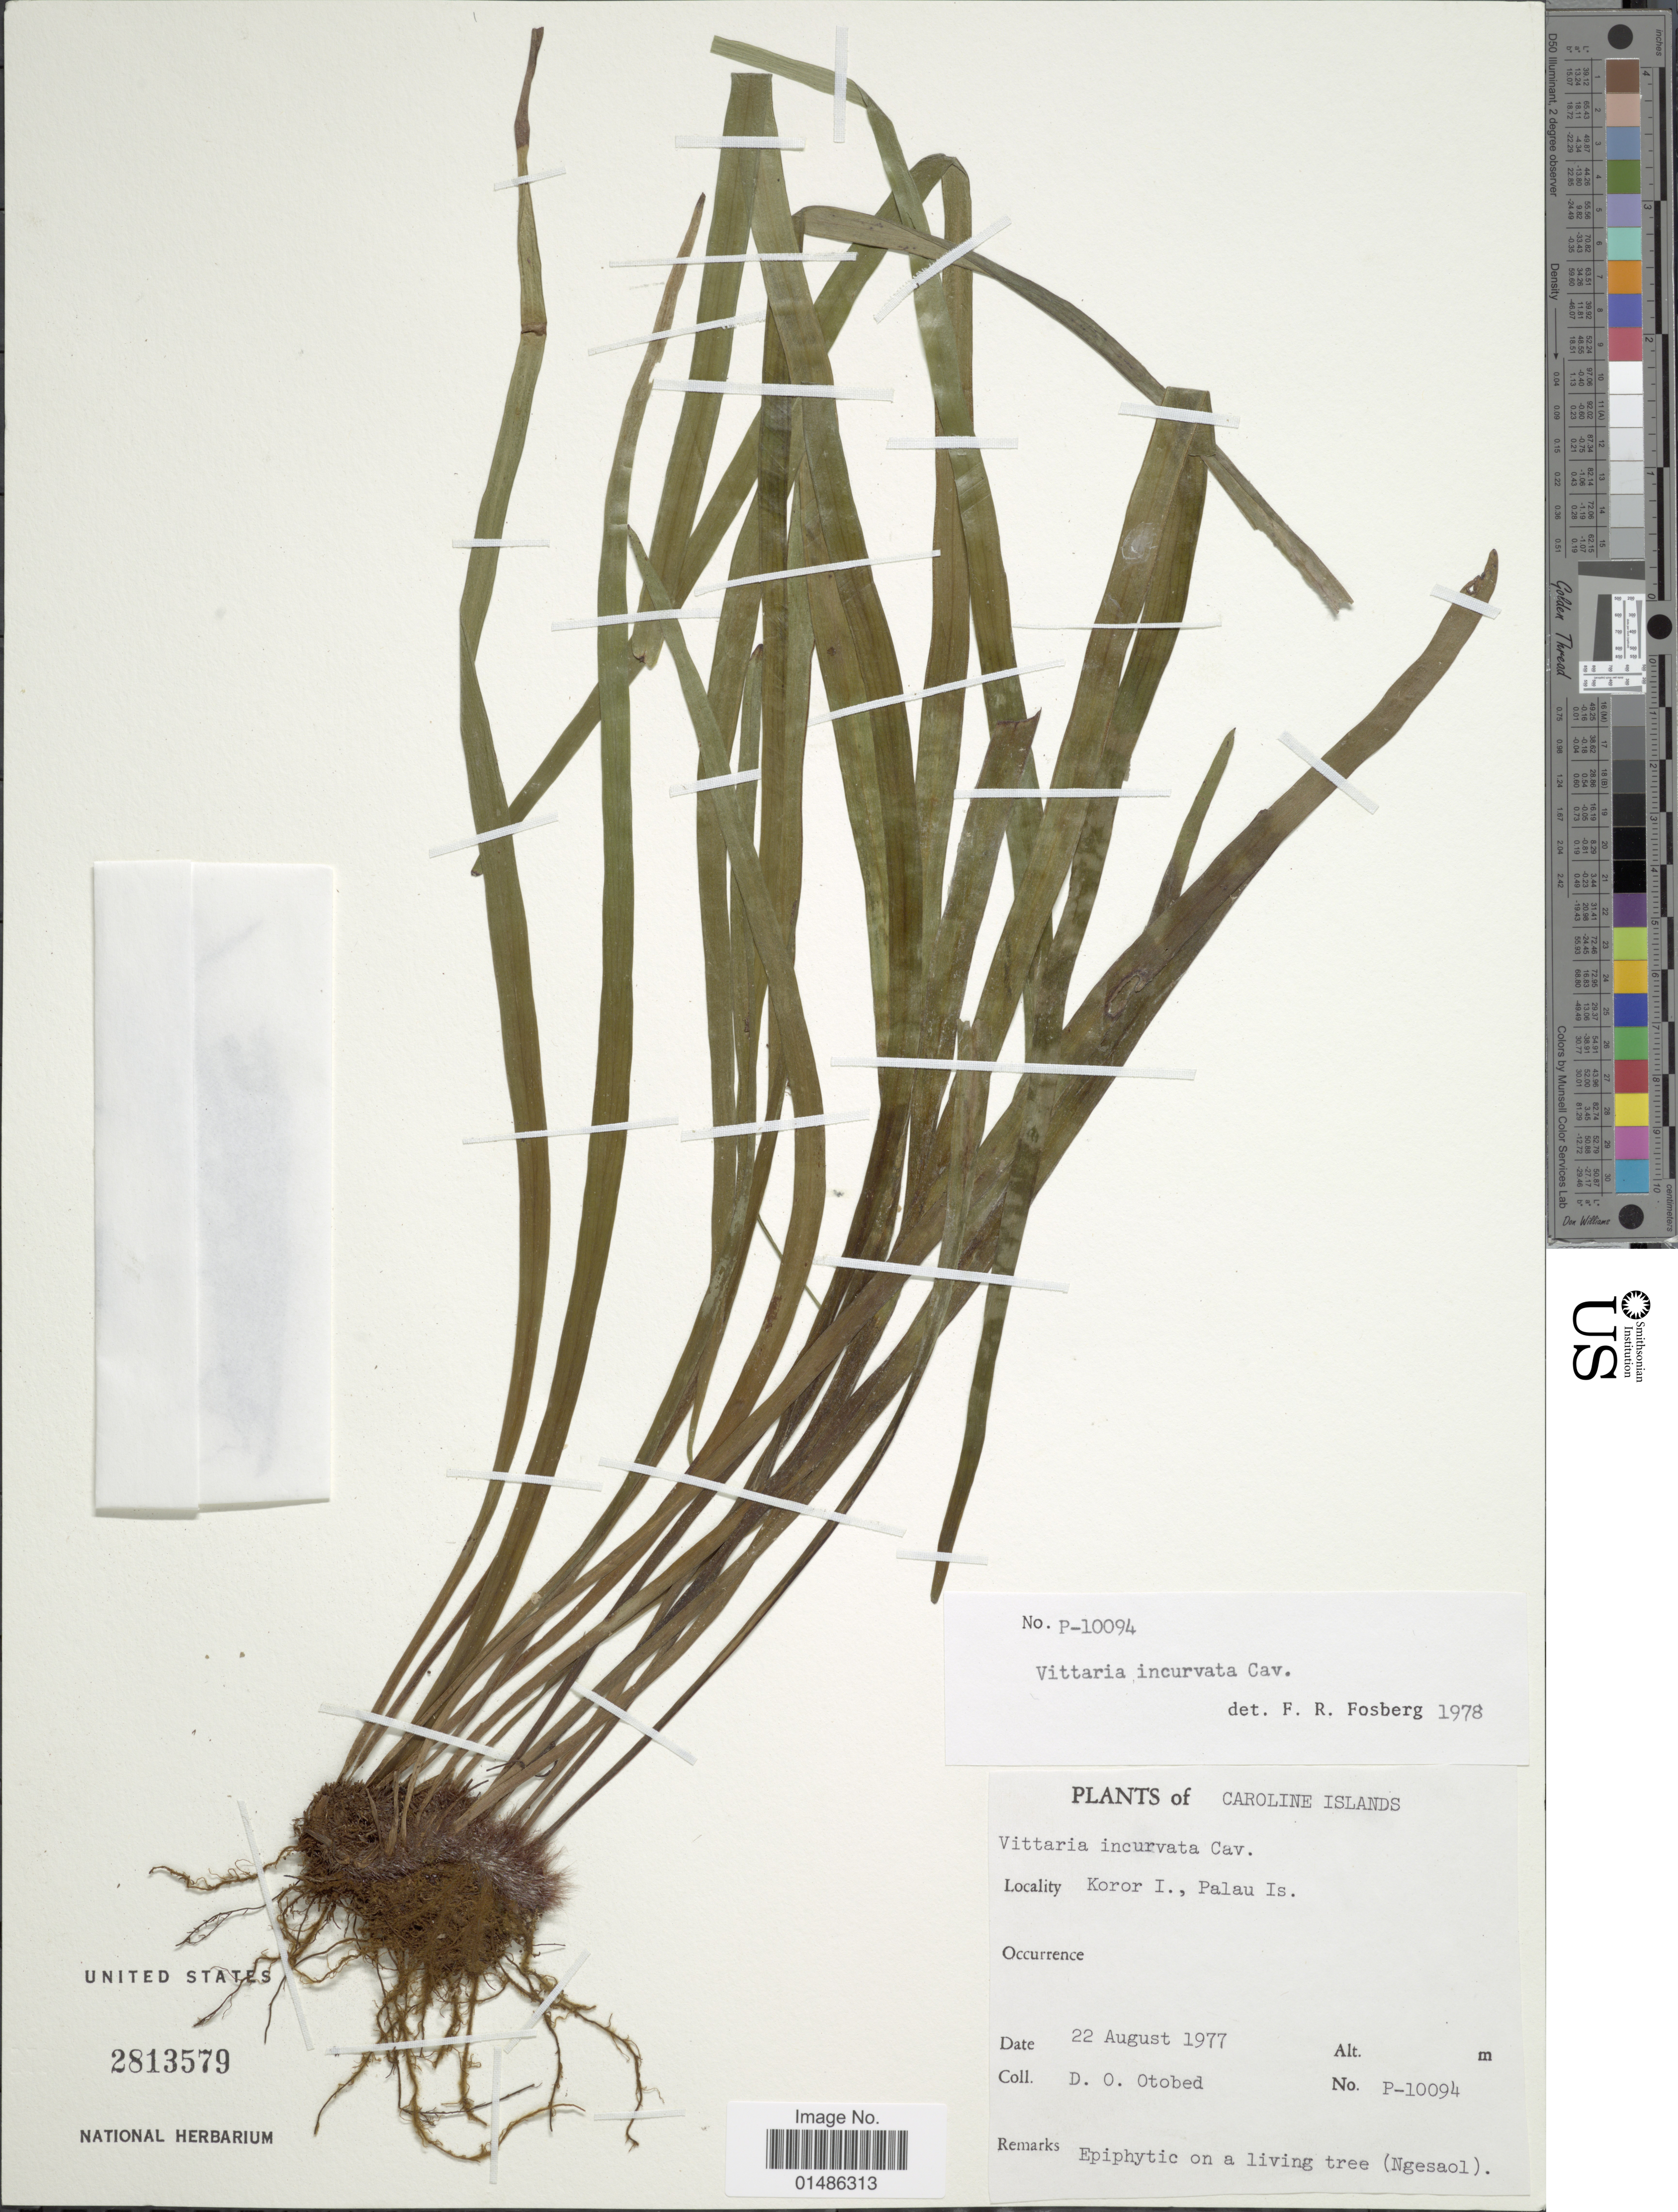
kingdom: Plantae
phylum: Tracheophyta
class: Polypodiopsida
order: Polypodiales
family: Pteridaceae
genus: Haplopteris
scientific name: Haplopteris ensiformis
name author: (Sw.) E.H. Crane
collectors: D. O. Otobed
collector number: P-10094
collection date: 1977-08-22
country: Palau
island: Oreor [Koror]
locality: Caroline Islands. Koror I., Palau Is.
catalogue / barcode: US 2813579